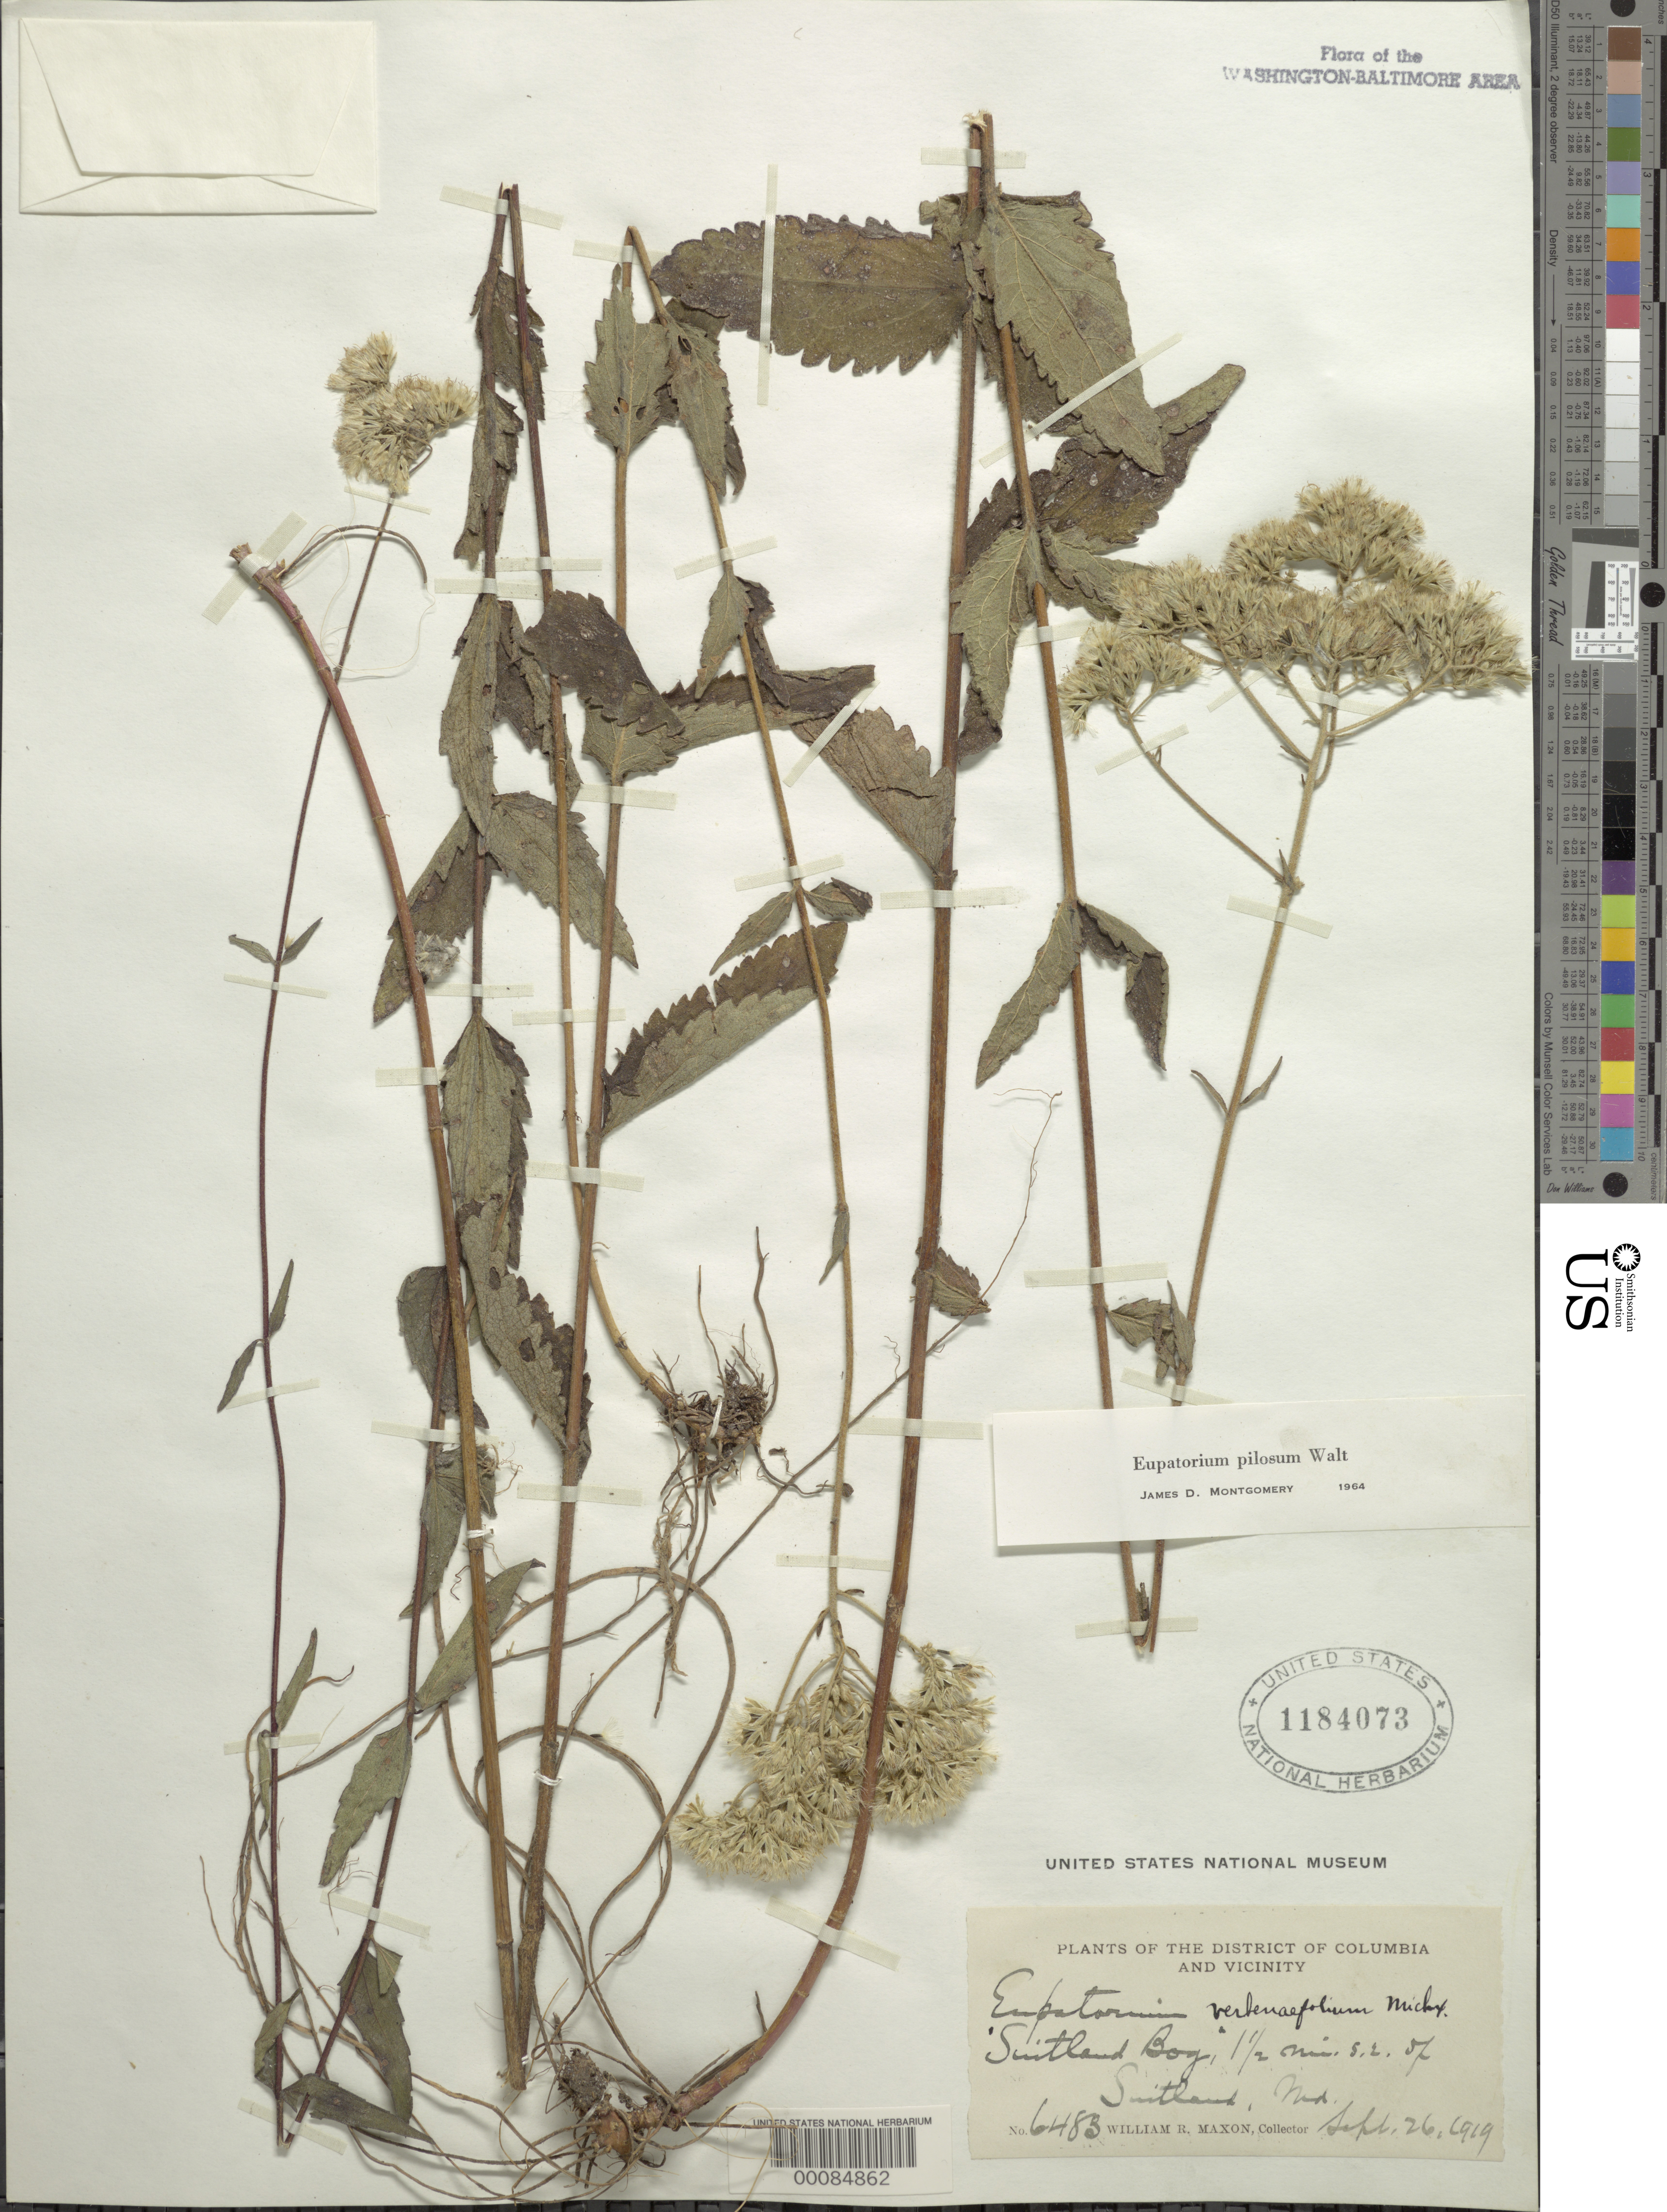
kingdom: Plantae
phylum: Tracheophyta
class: Magnoliopsida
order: Asterales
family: Asteraceae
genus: Eupatorium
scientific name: Eupatorium pilosum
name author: Walter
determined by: Montgomery, J. D.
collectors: W. R. Maxon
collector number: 6483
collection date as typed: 26 Sep 1919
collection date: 1919-09-26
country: United States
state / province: Maryland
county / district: Prince George's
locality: Suitland Bog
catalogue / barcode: US 1184073